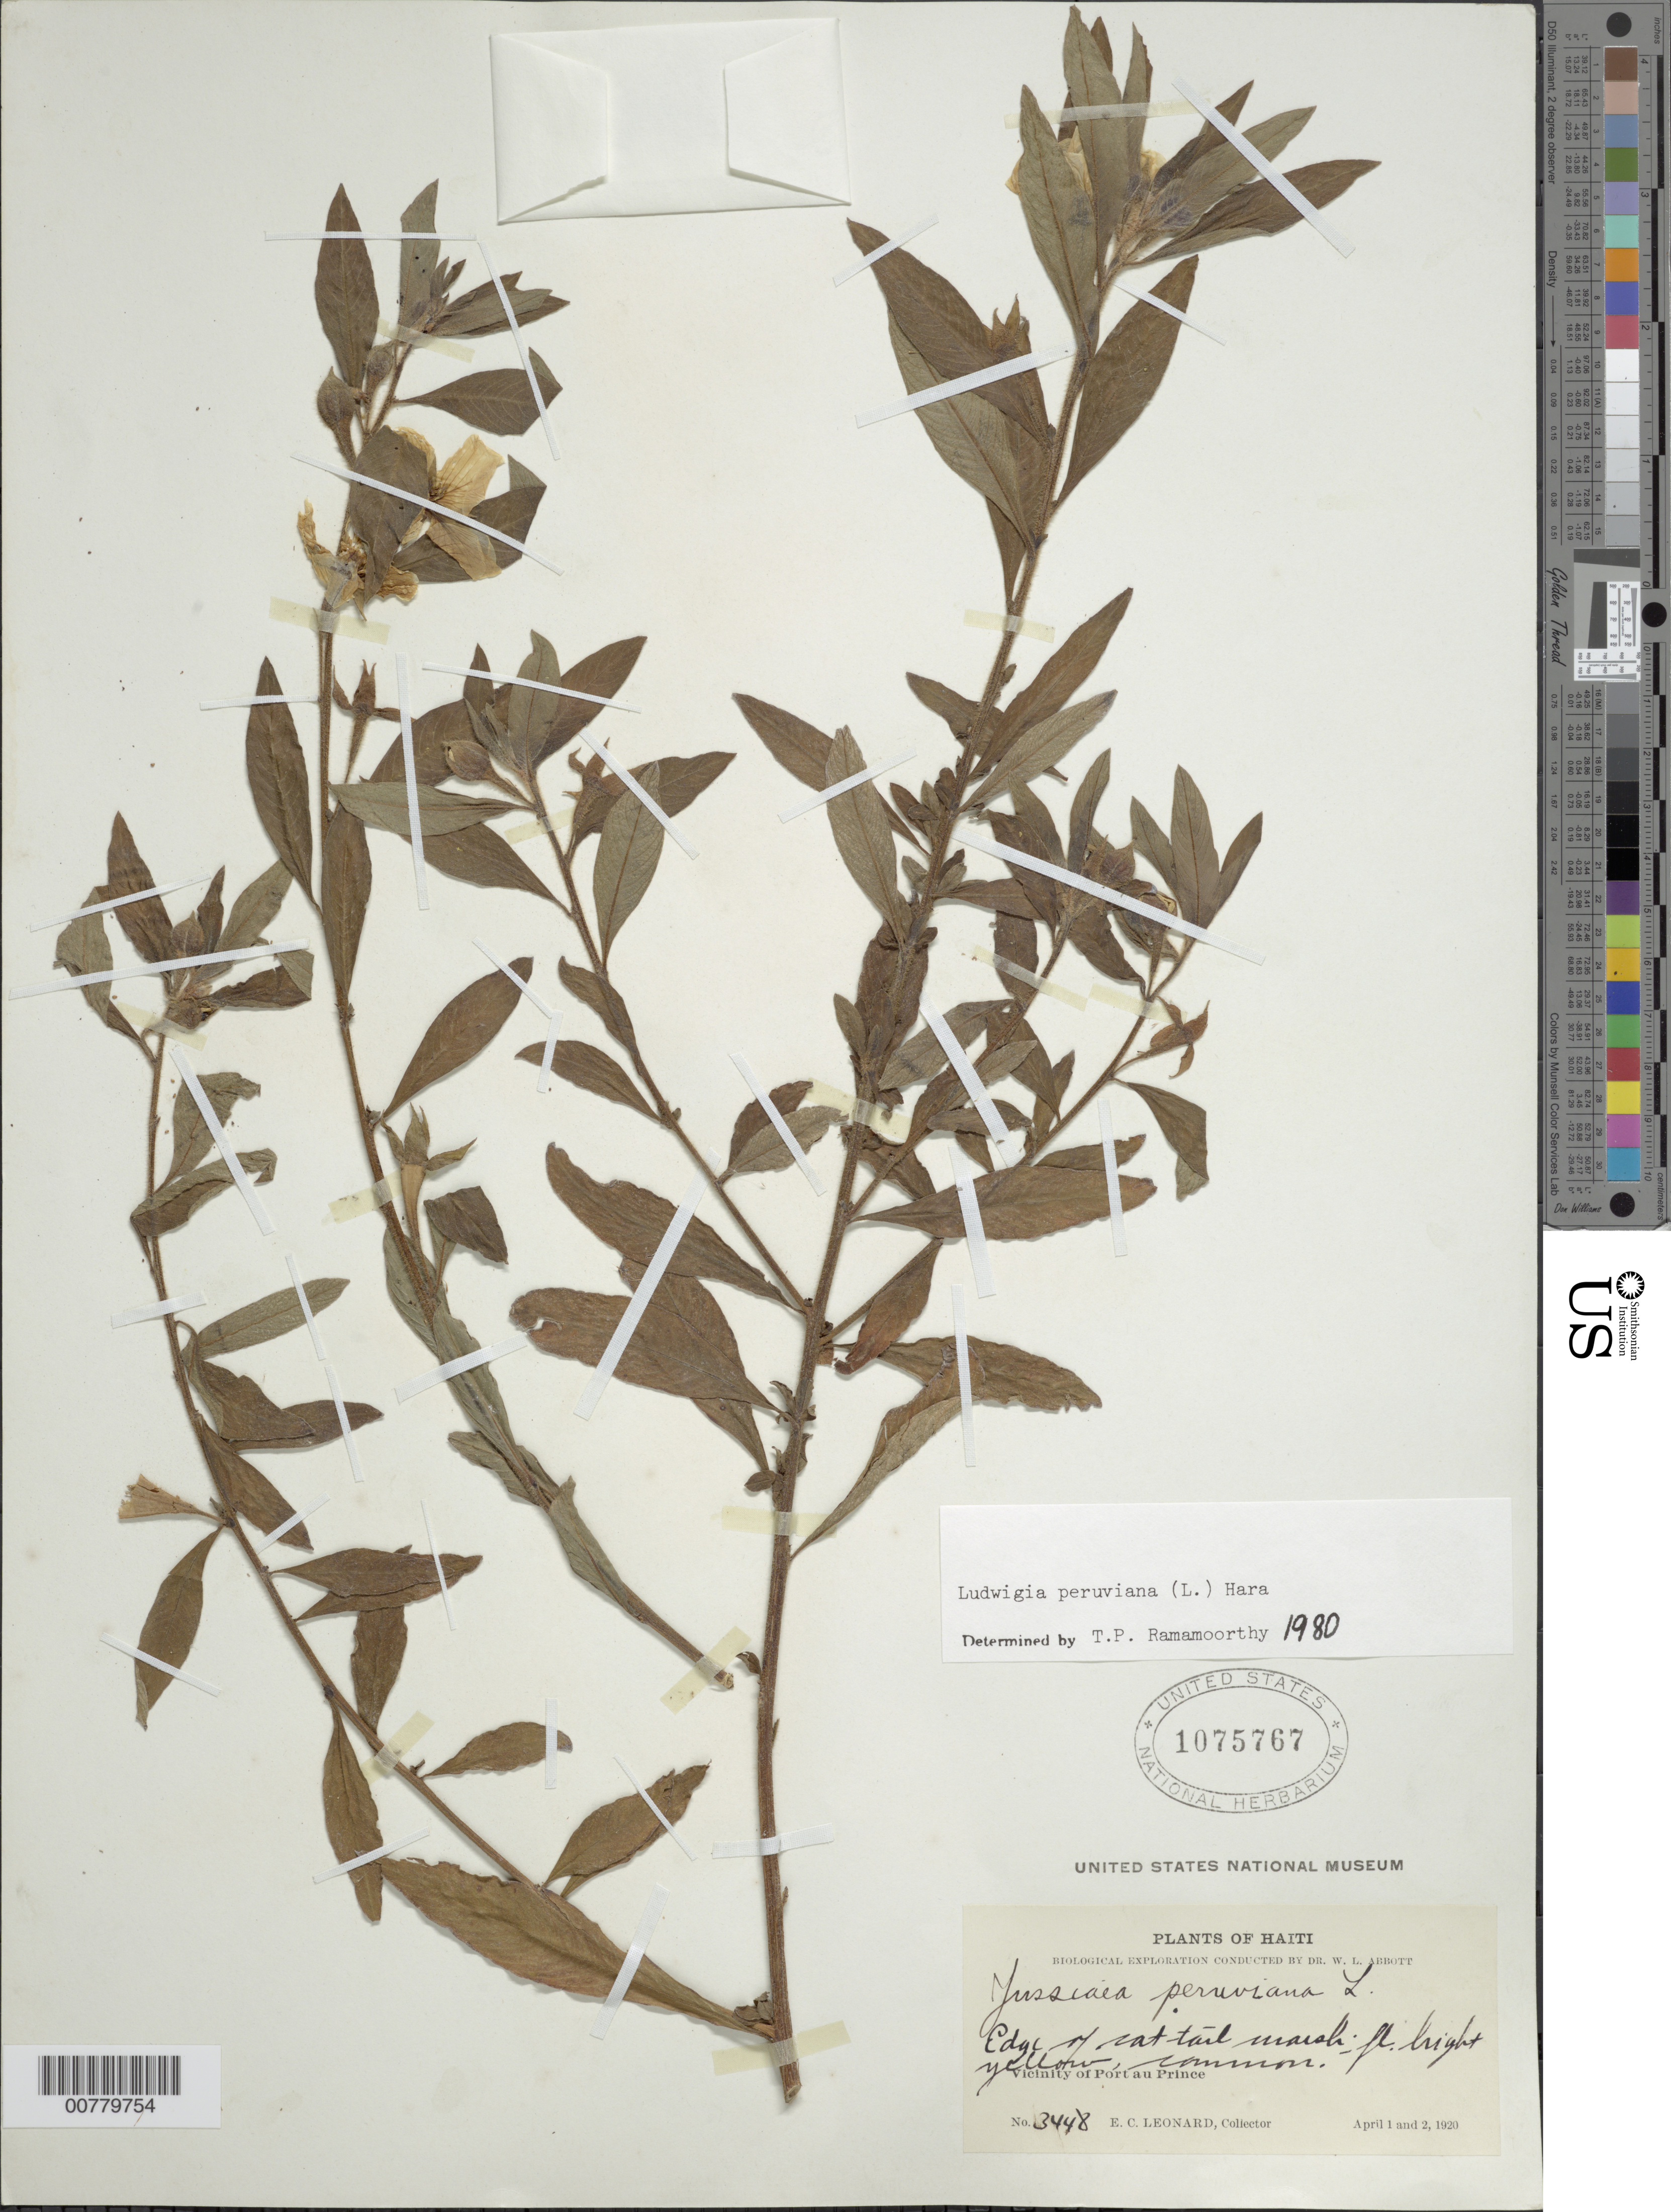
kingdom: Plantae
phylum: Tracheophyta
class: Magnoliopsida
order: Myrtales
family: Onagraceae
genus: Ludwigia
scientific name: Ludwigia peruviana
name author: (L.) H. Hara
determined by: Ramamoorthy, T. P.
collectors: E. C. Leonard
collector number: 3448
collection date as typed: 01 Apr 1920 and 02 Apr 1920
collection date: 1920-04-01,1920-04-02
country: Haiti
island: Hispaniola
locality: Vicinity of Port au Prince.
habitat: Edge of rat-trail marsh.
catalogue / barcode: US 1075767